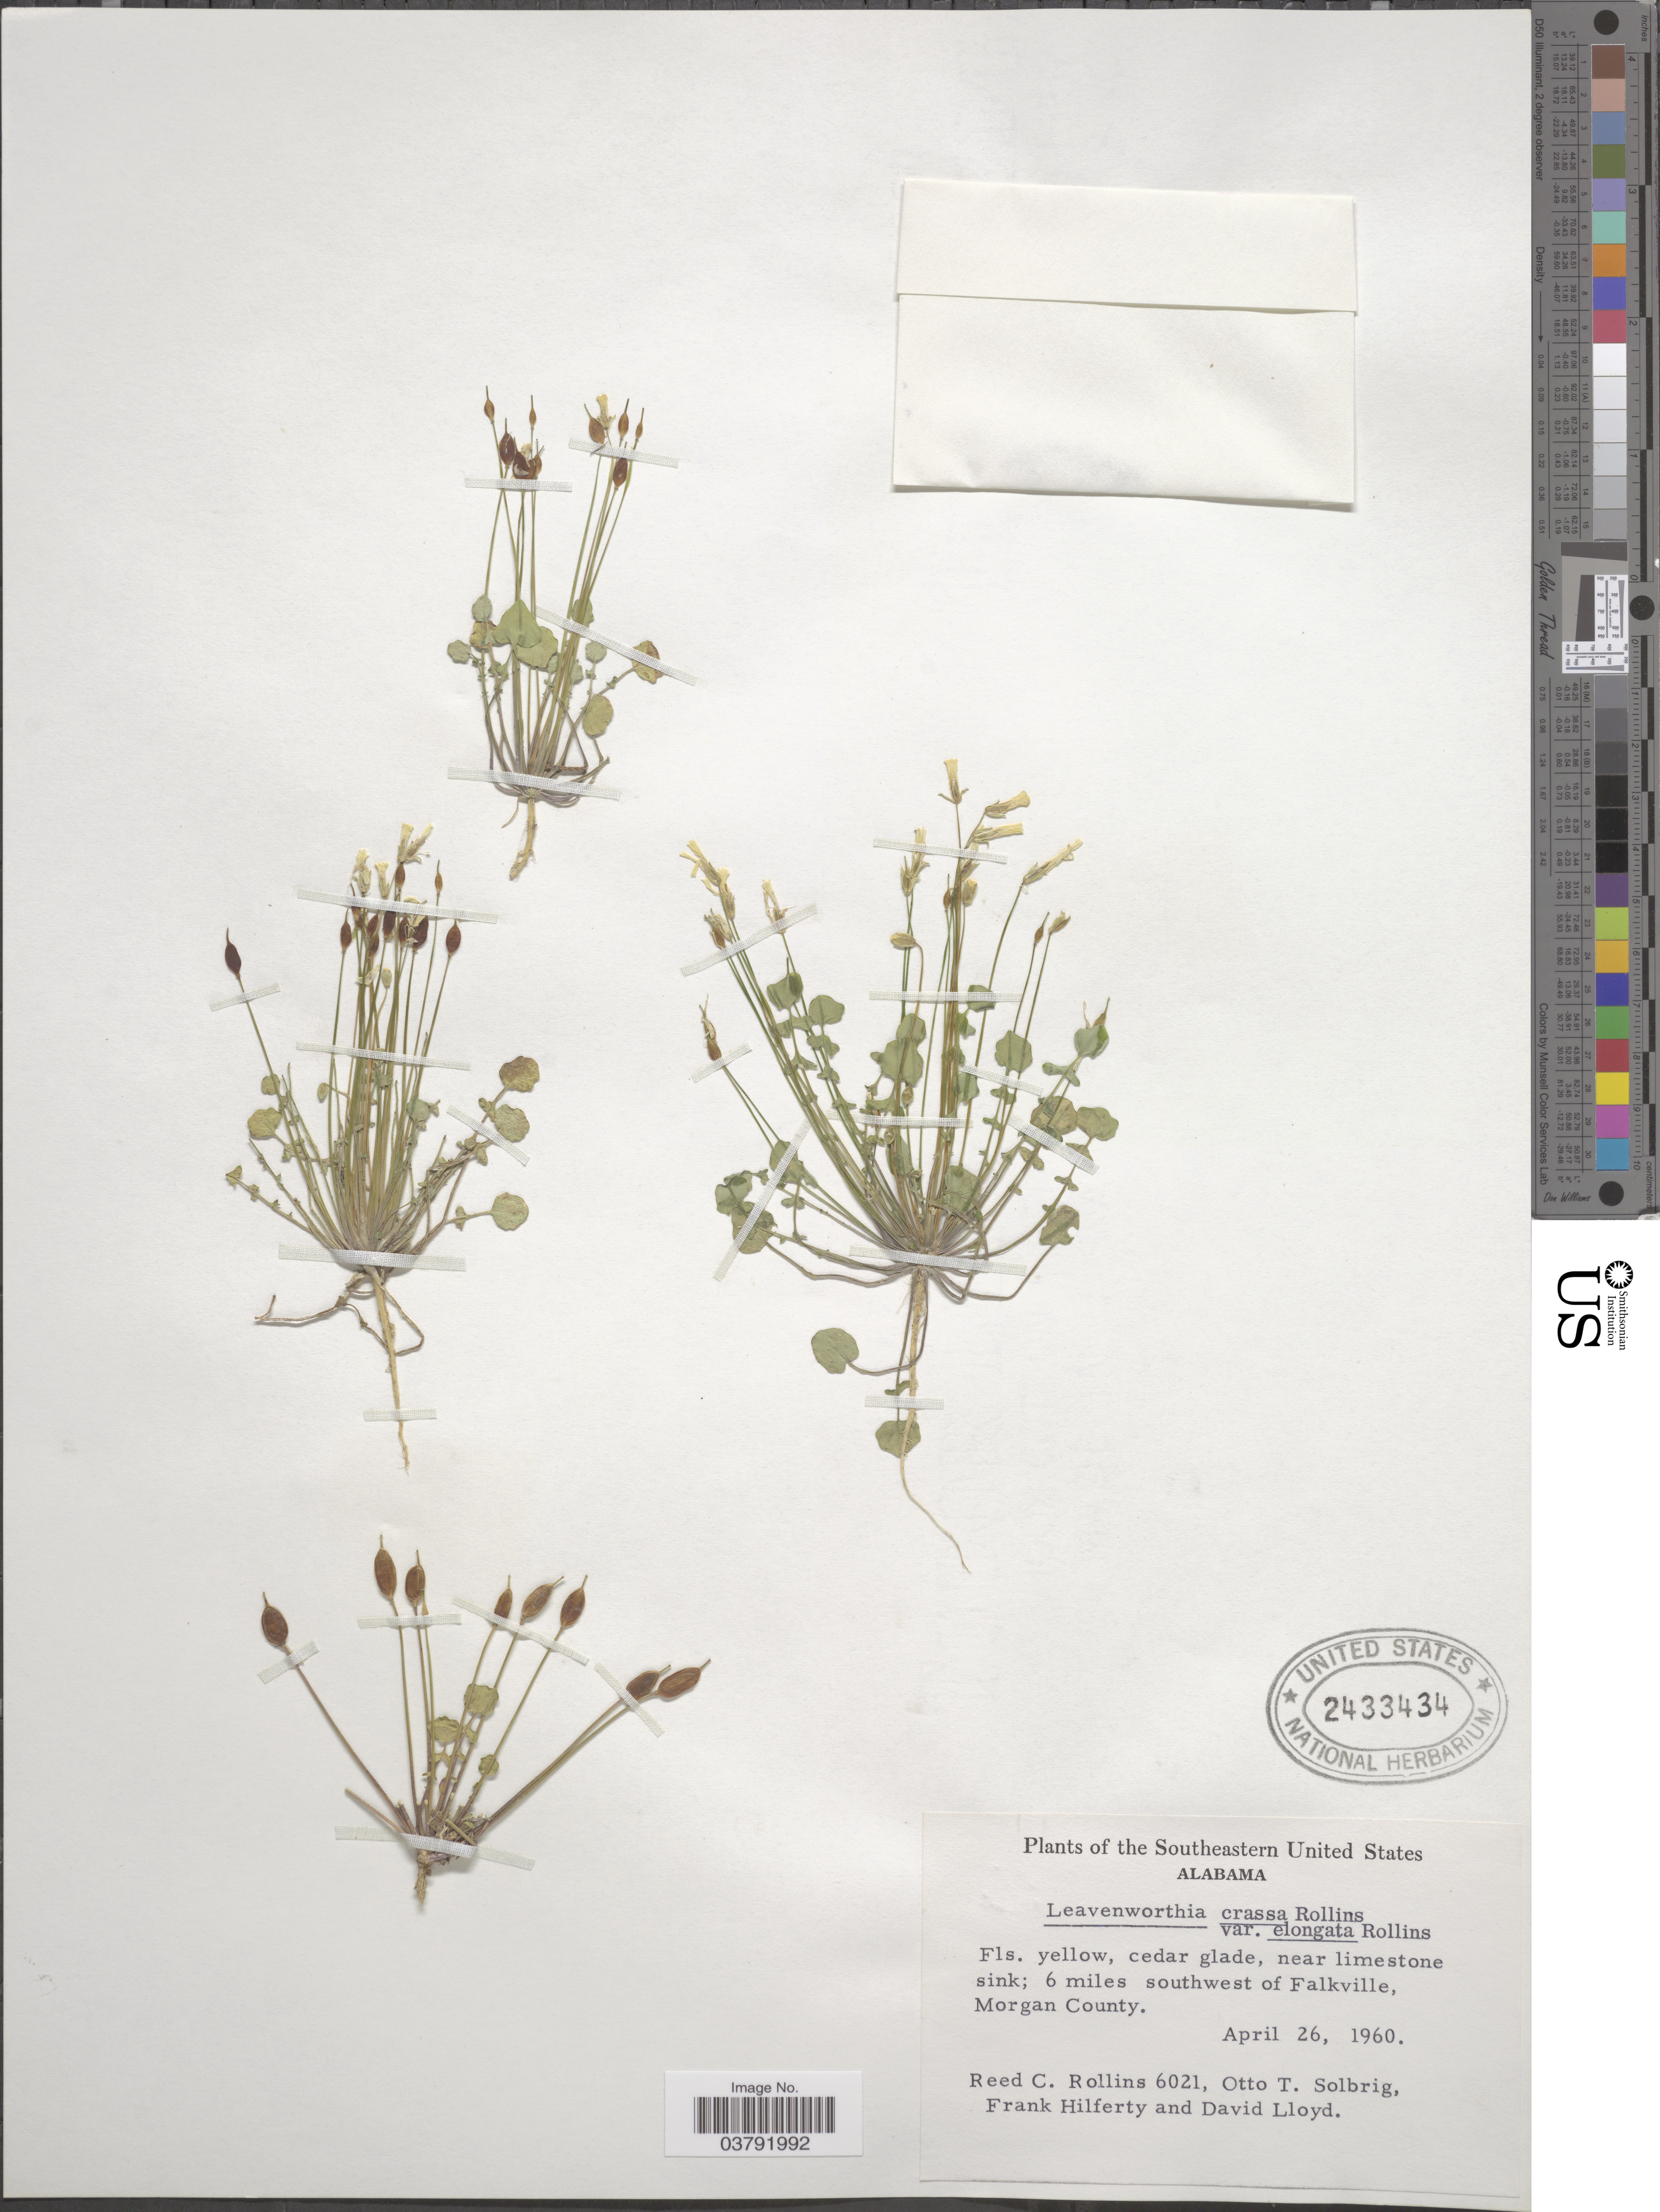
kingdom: Plantae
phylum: Tracheophyta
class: Magnoliopsida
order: Brassicales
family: Brassicaceae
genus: Leavenworthia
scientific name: Leavenworthia crassa var. elongata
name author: Rollins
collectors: R. C. Rollins, O. T. Solbrig, F. Hilferty & D. Lloyd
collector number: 6021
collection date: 1960-04-26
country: United States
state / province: Alabama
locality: Southeastern United States. 6 miles southwest of Falkville, Morgan County.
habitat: cedar glade, near limestone sink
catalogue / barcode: US 2433434